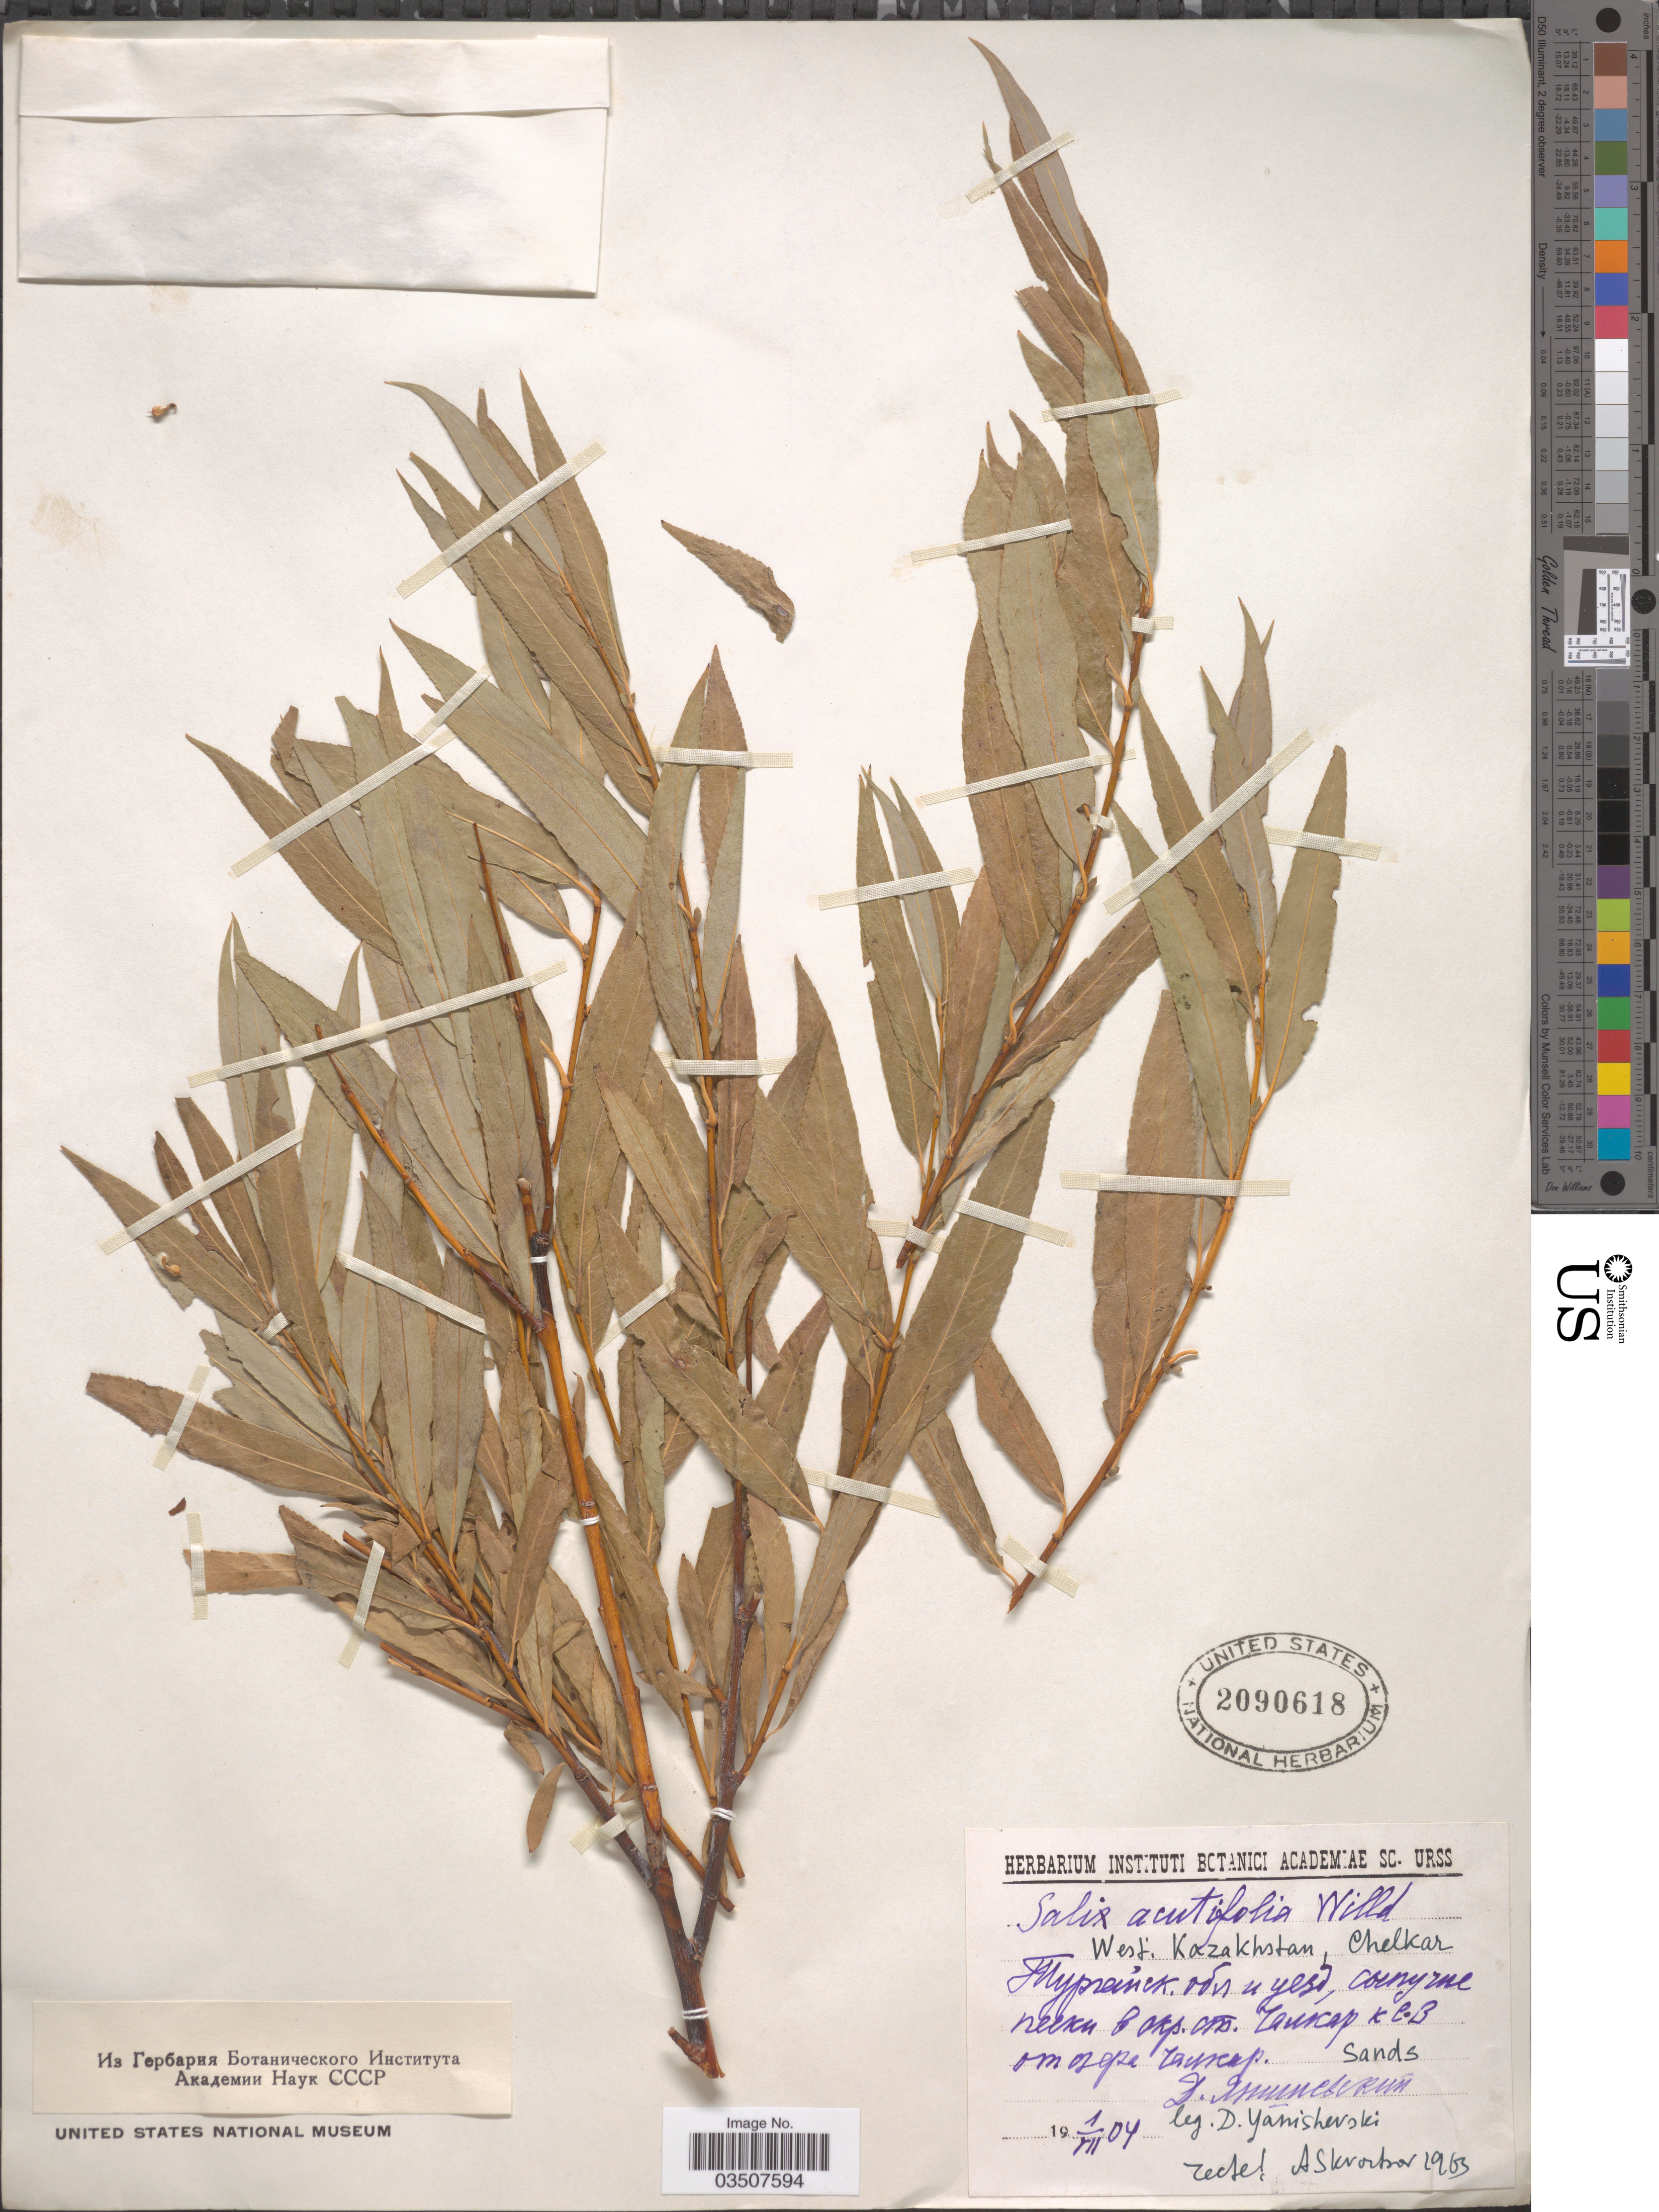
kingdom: Plantae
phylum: Tracheophyta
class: Magnoliopsida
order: Malpighiales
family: Salicaceae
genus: Salix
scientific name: Salix acutifolia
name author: Willd.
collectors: D. Yanishevski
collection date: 1904-07-01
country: Kazakhstan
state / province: West Kazakhstan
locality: Chelkar.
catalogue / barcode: US 2090618